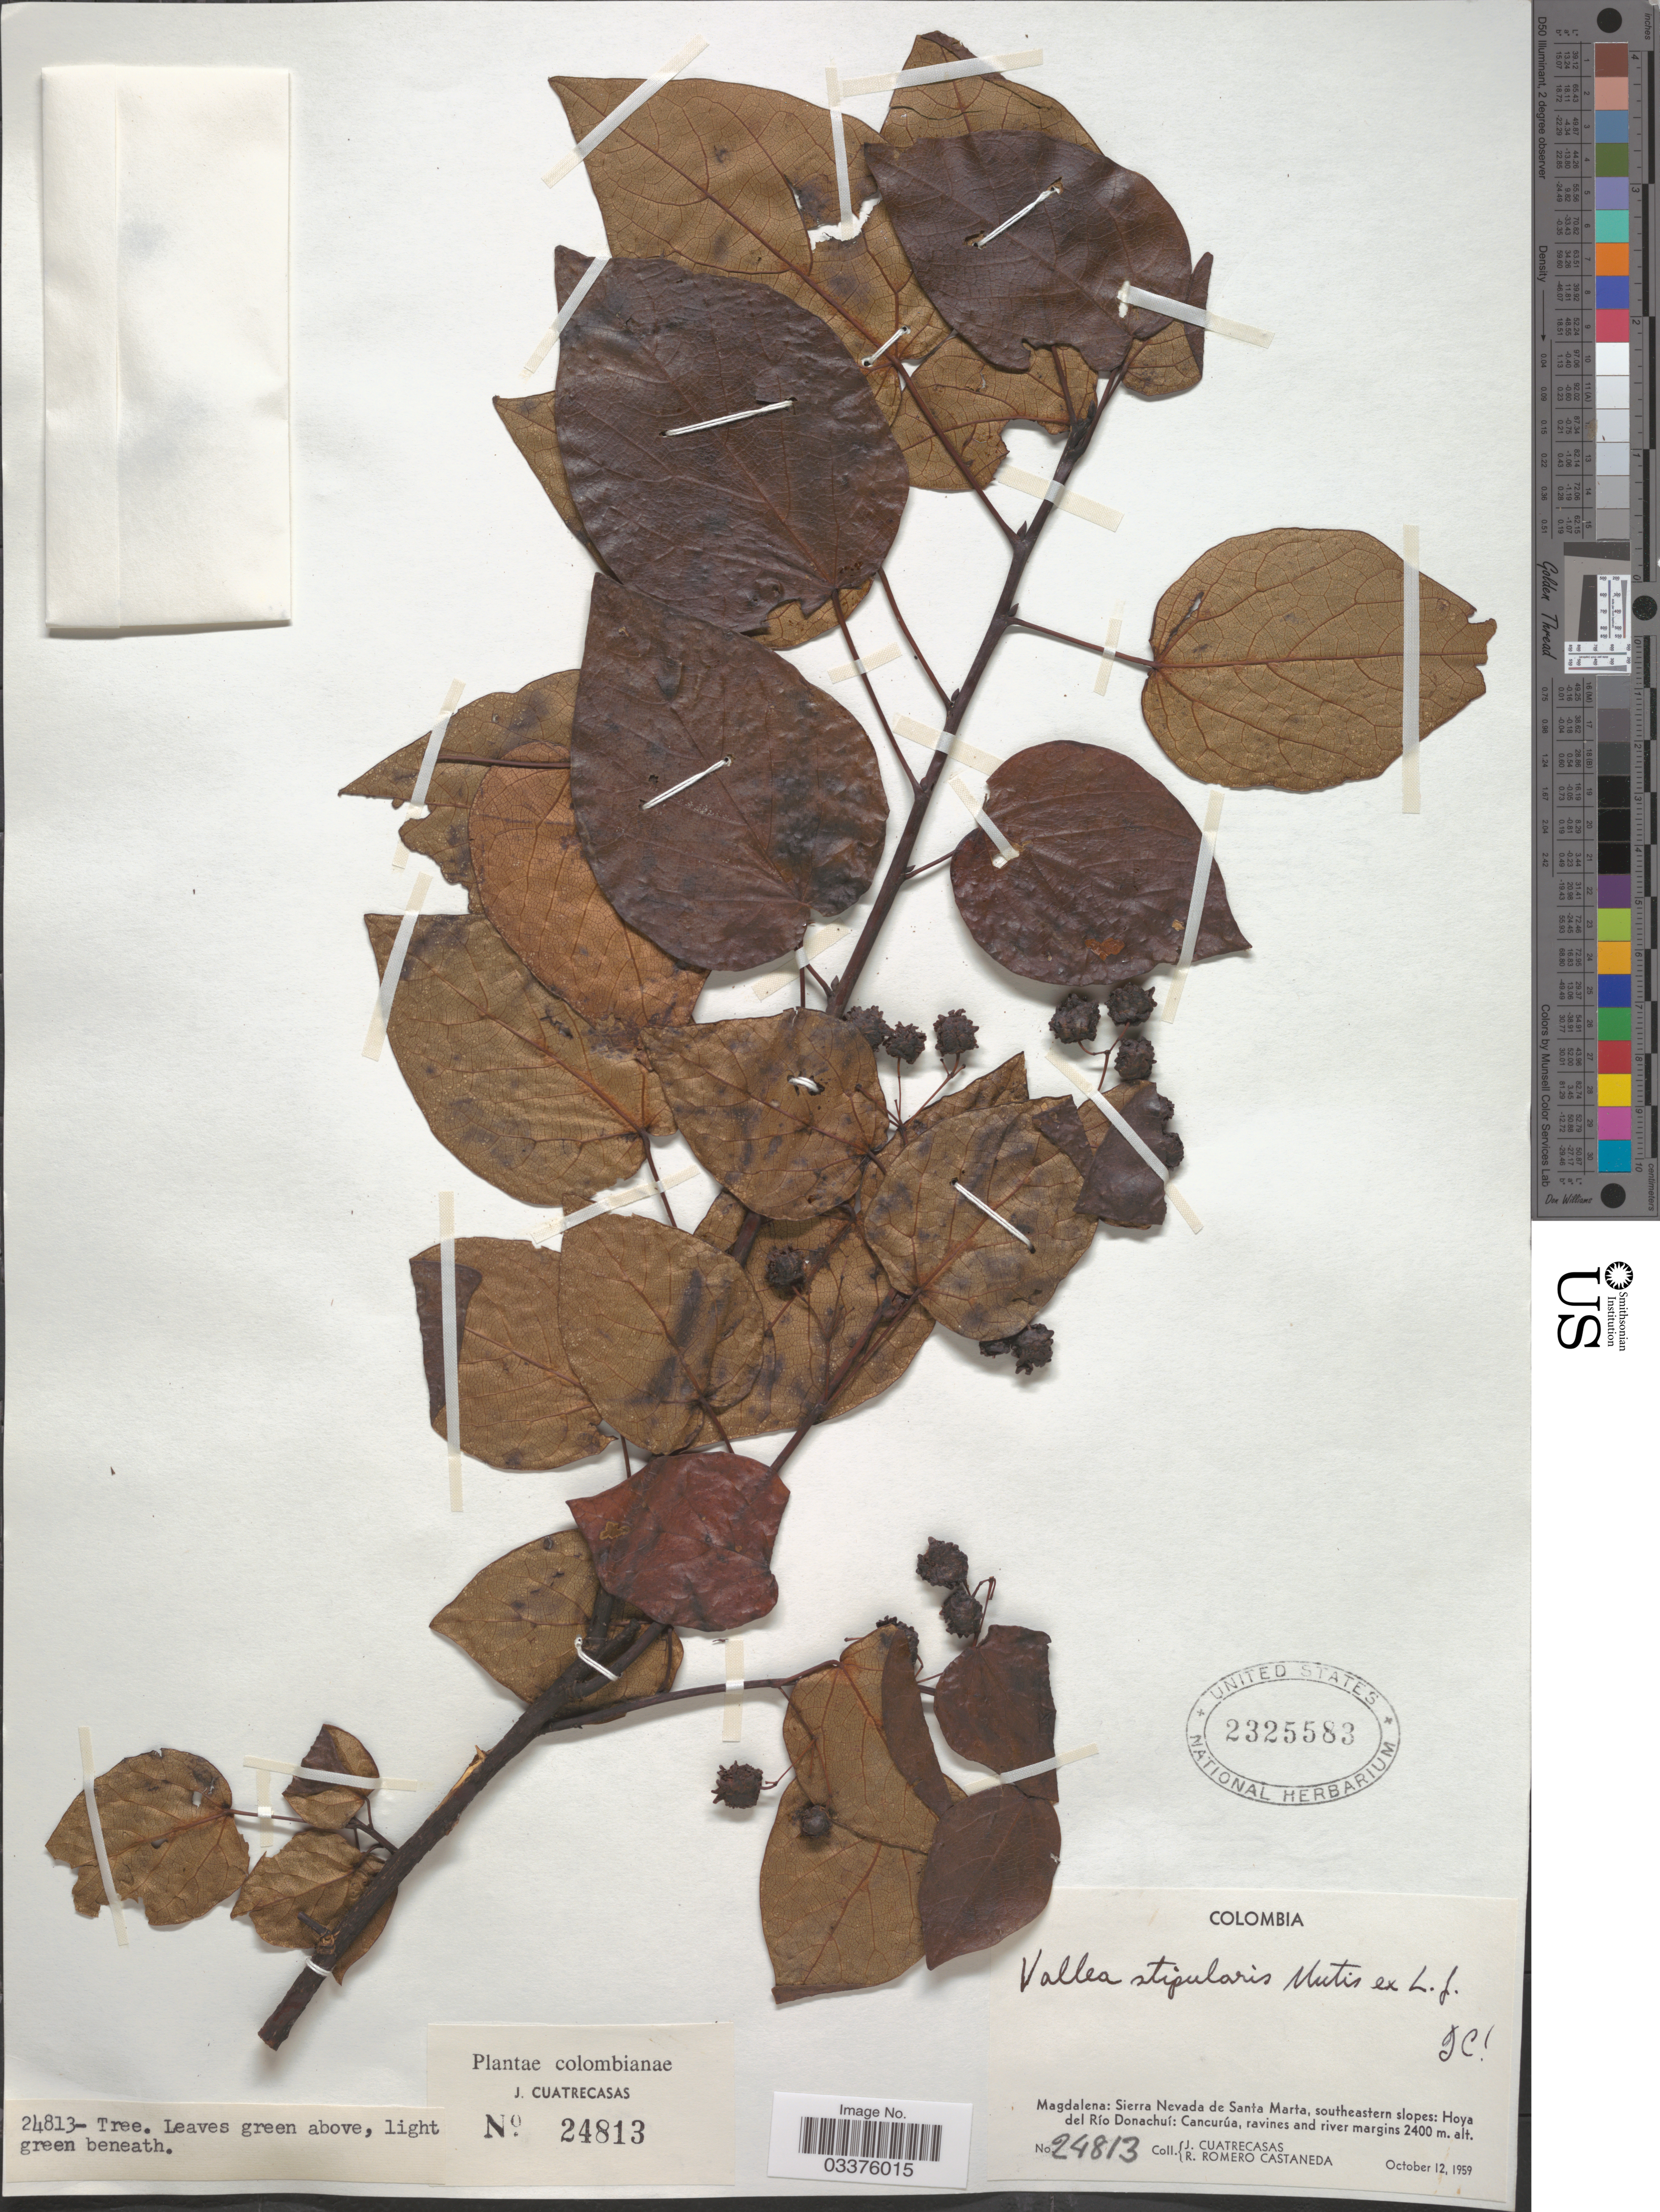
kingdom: Plantae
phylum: Tracheophyta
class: Magnoliopsida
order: Oxalidales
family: Elaeocarpaceae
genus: Vallea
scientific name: Vallea stipularis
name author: L. f.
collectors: J. Cuatrecasas & R. Romero Castañeda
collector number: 24813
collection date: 1959-10-12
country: Colombia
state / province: Magdalena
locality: Sierra Nevada de Santa Marta, southeastern slopes: Hoya del Río Donachuí: Cancurúa.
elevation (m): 2400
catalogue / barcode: US 2325583